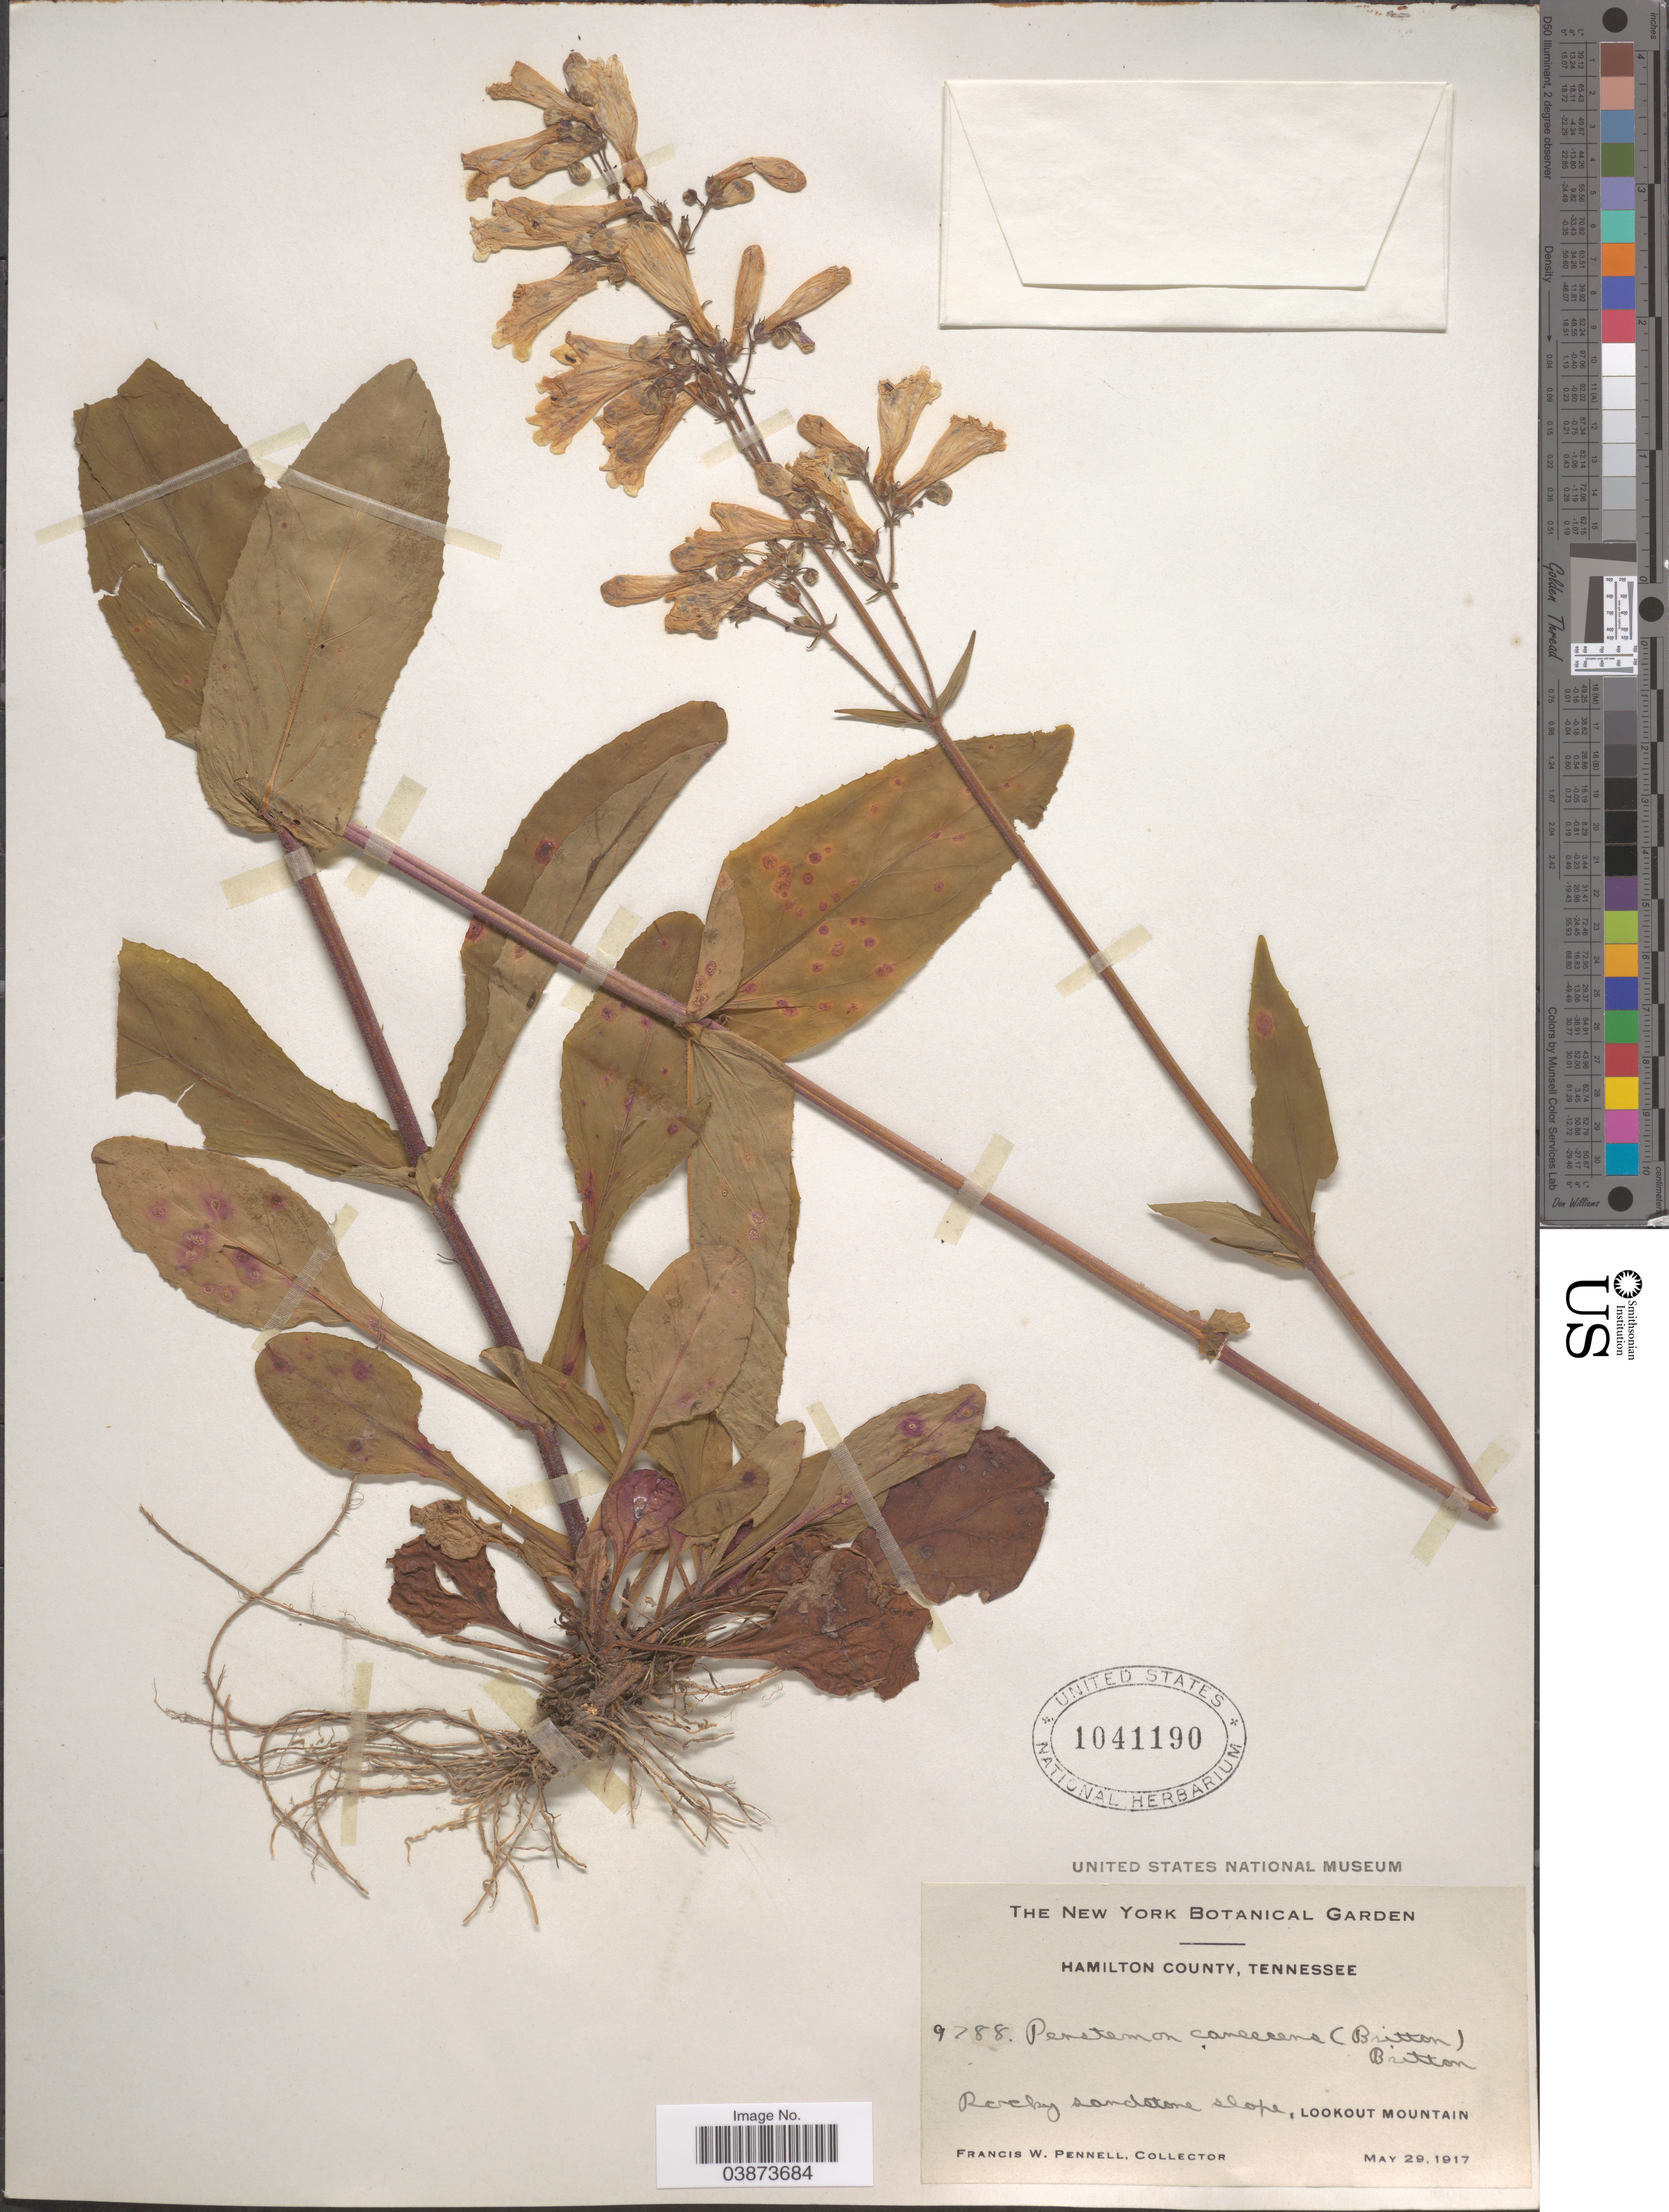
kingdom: Plantae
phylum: Tracheophyta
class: Magnoliopsida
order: Lamiales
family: Plantaginaceae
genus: Penstemon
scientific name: Penstemon canescens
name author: L.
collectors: F. W. Pennell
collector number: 9788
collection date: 1917-05-29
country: United States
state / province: Tennessee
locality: Hamilton County. Rocky sandstone slope, Lookout Mountain.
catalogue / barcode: US 1041190